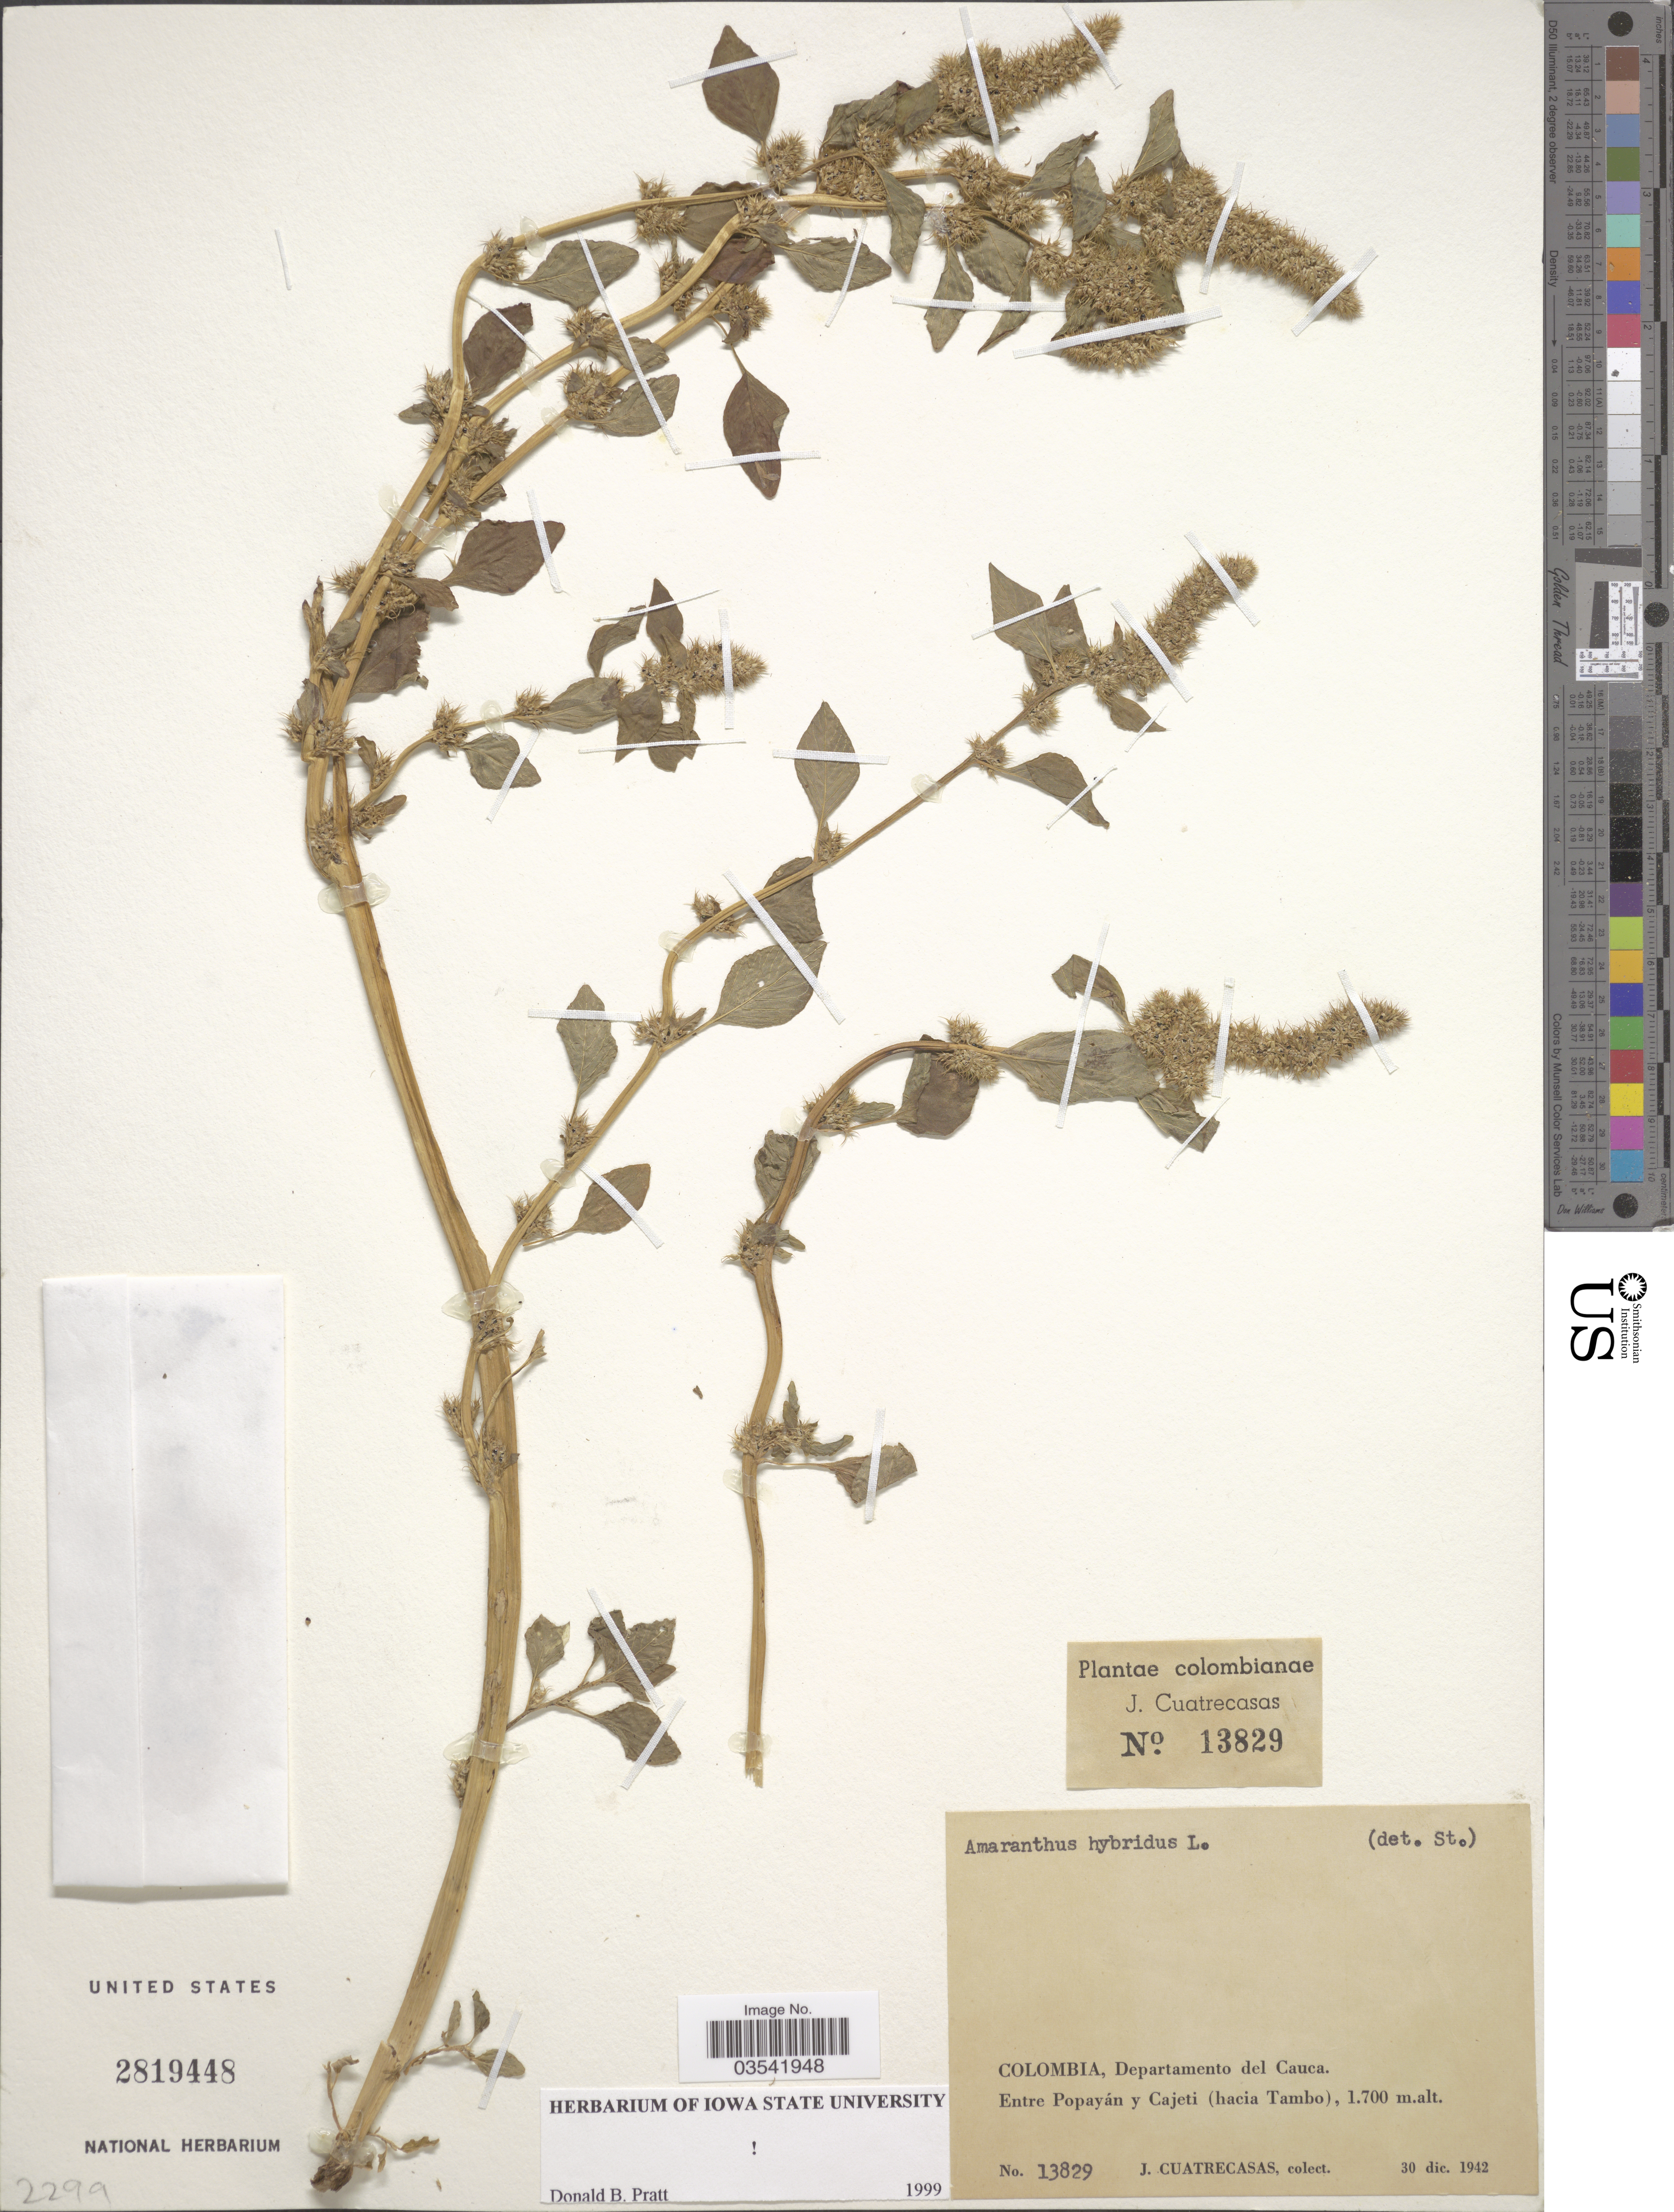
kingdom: Plantae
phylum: Tracheophyta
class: Magnoliopsida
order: Caryophyllales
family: Amaranthaceae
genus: Amaranthus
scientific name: Amaranthus hybridus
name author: L.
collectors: J. Cuatrecasas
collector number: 13829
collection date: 1942-12-30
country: Colombia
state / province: Cauca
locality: Departamento del Cauca. Entre Popayán y Cajeti (hacia Tambo).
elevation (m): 1700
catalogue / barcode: US 2819448